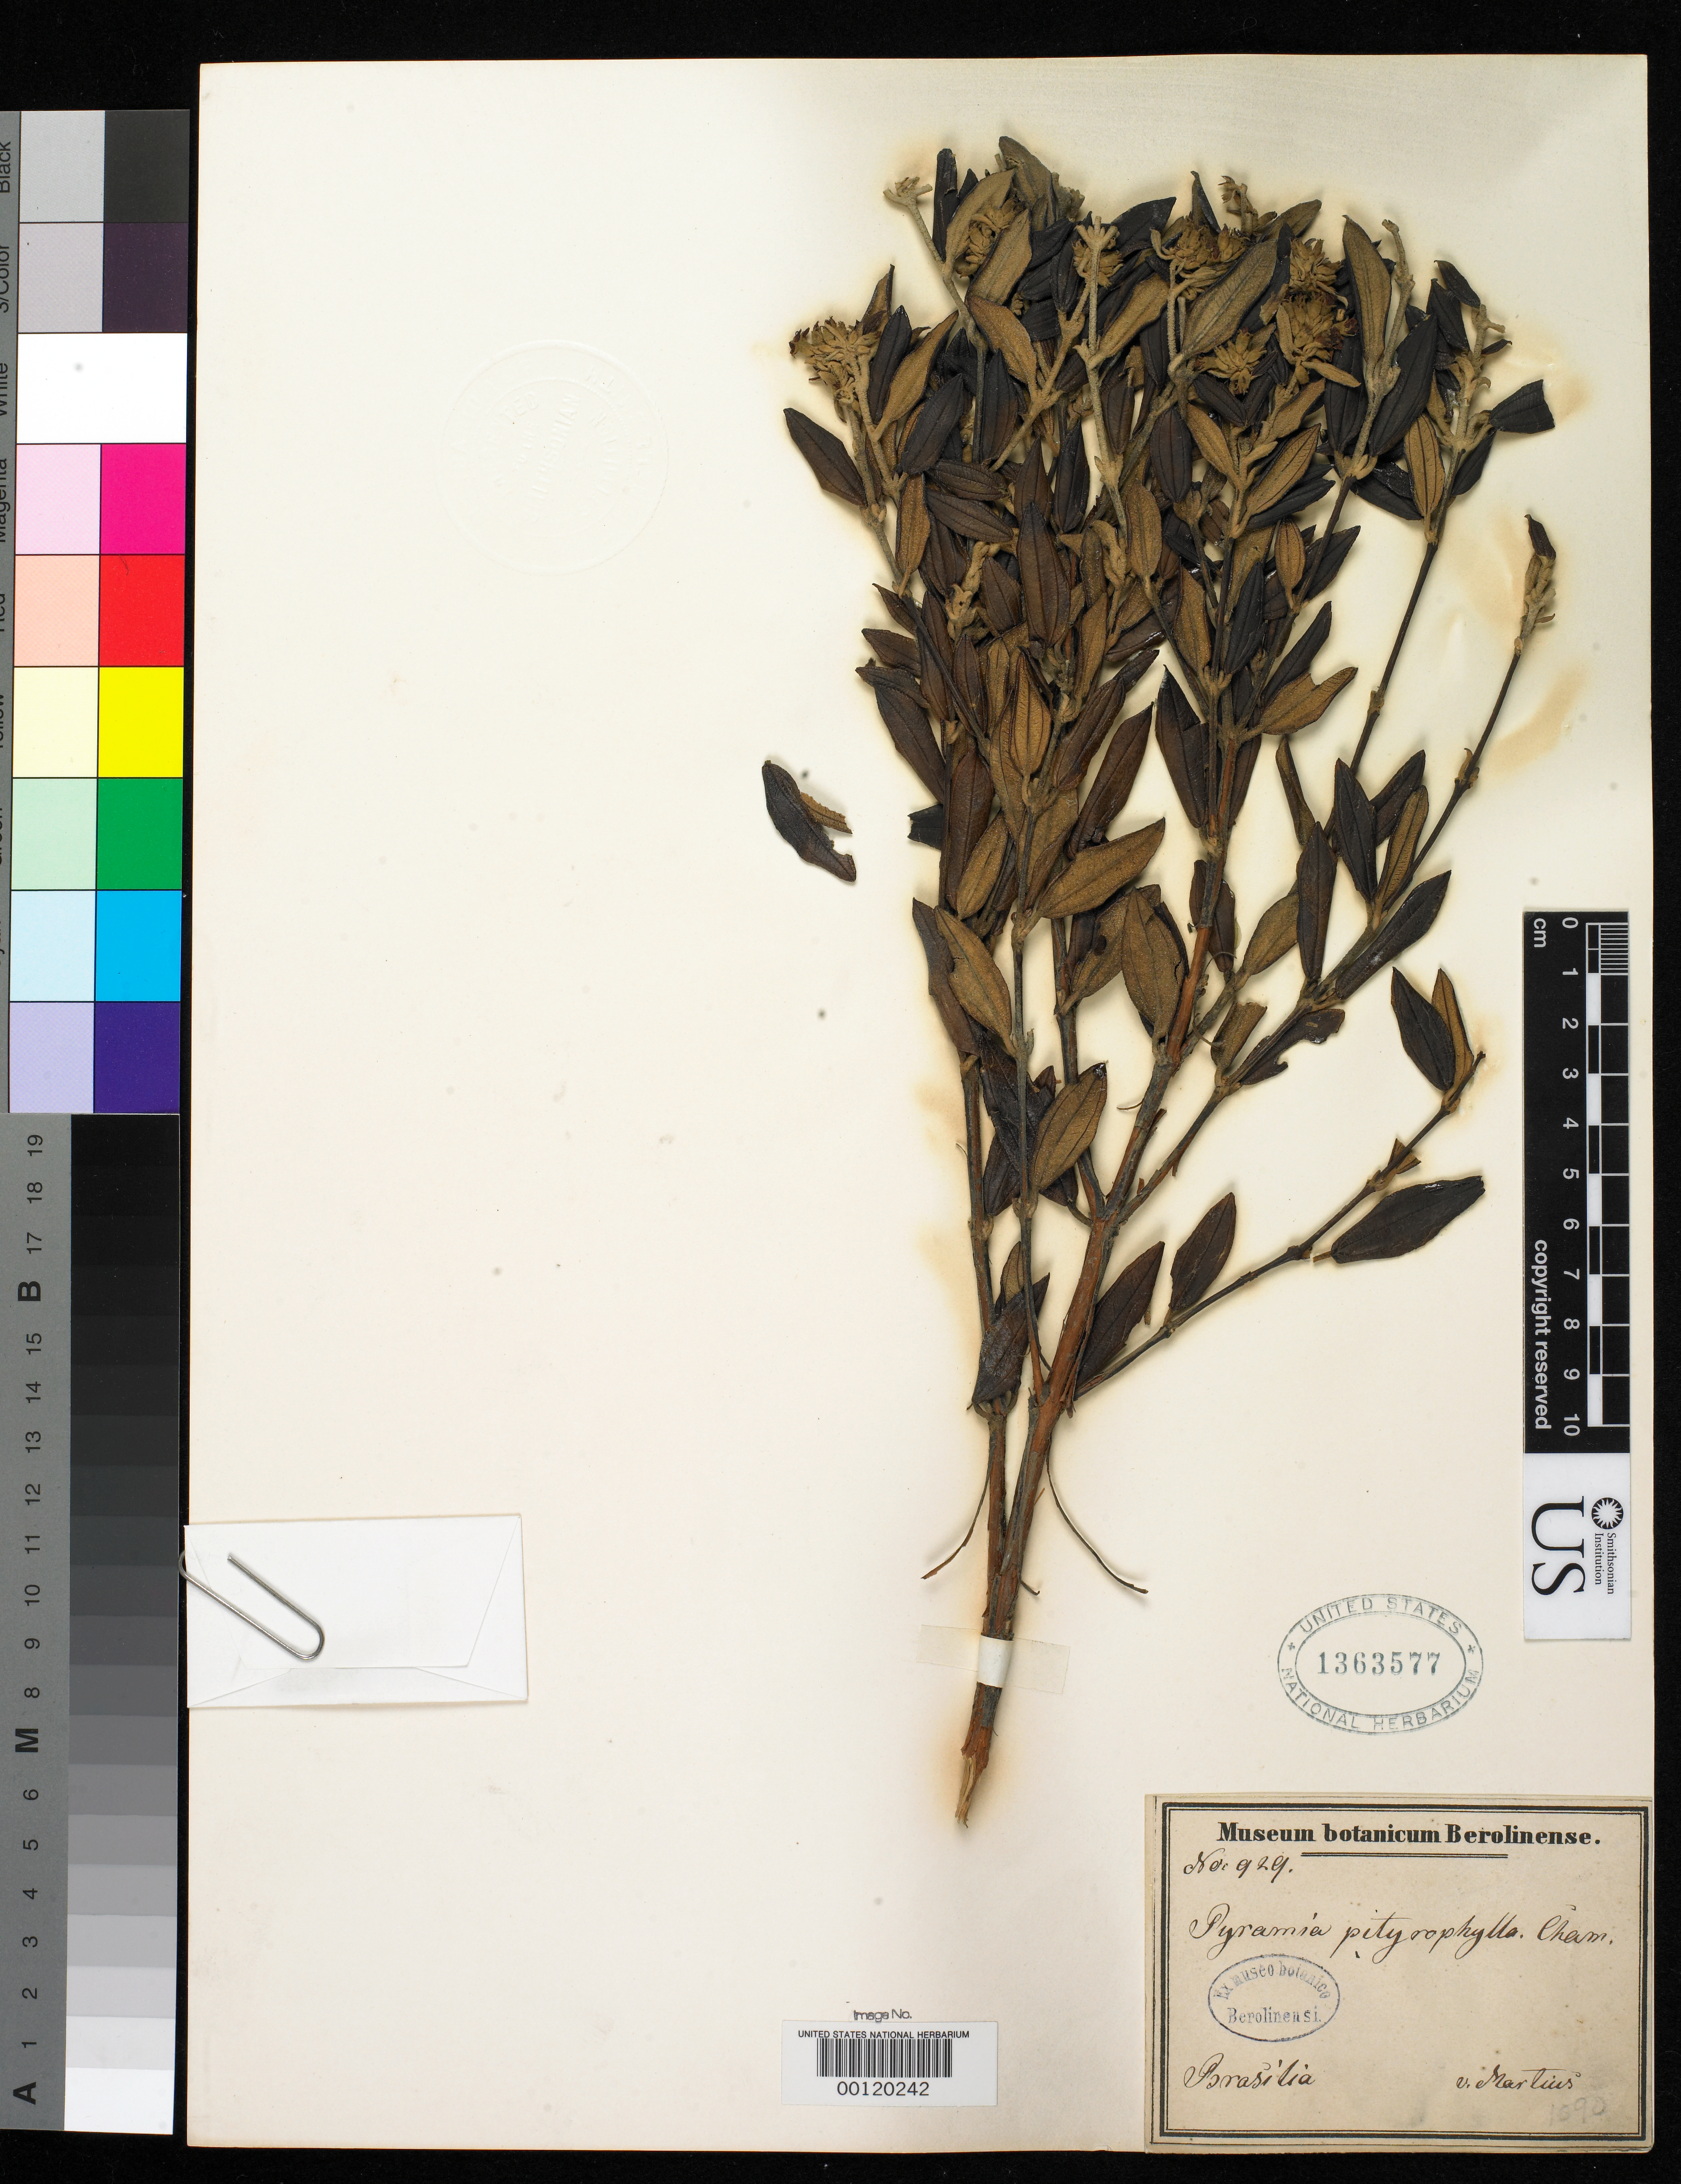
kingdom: Plantae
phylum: Tracheophyta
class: Magnoliopsida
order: Myrtales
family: Melastomataceae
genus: Osbeckia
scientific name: Osbeckia pityrophylla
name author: DC.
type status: Possible Type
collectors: C. F. Martius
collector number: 929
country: Brazil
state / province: Minas Gerais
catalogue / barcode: US 1363577